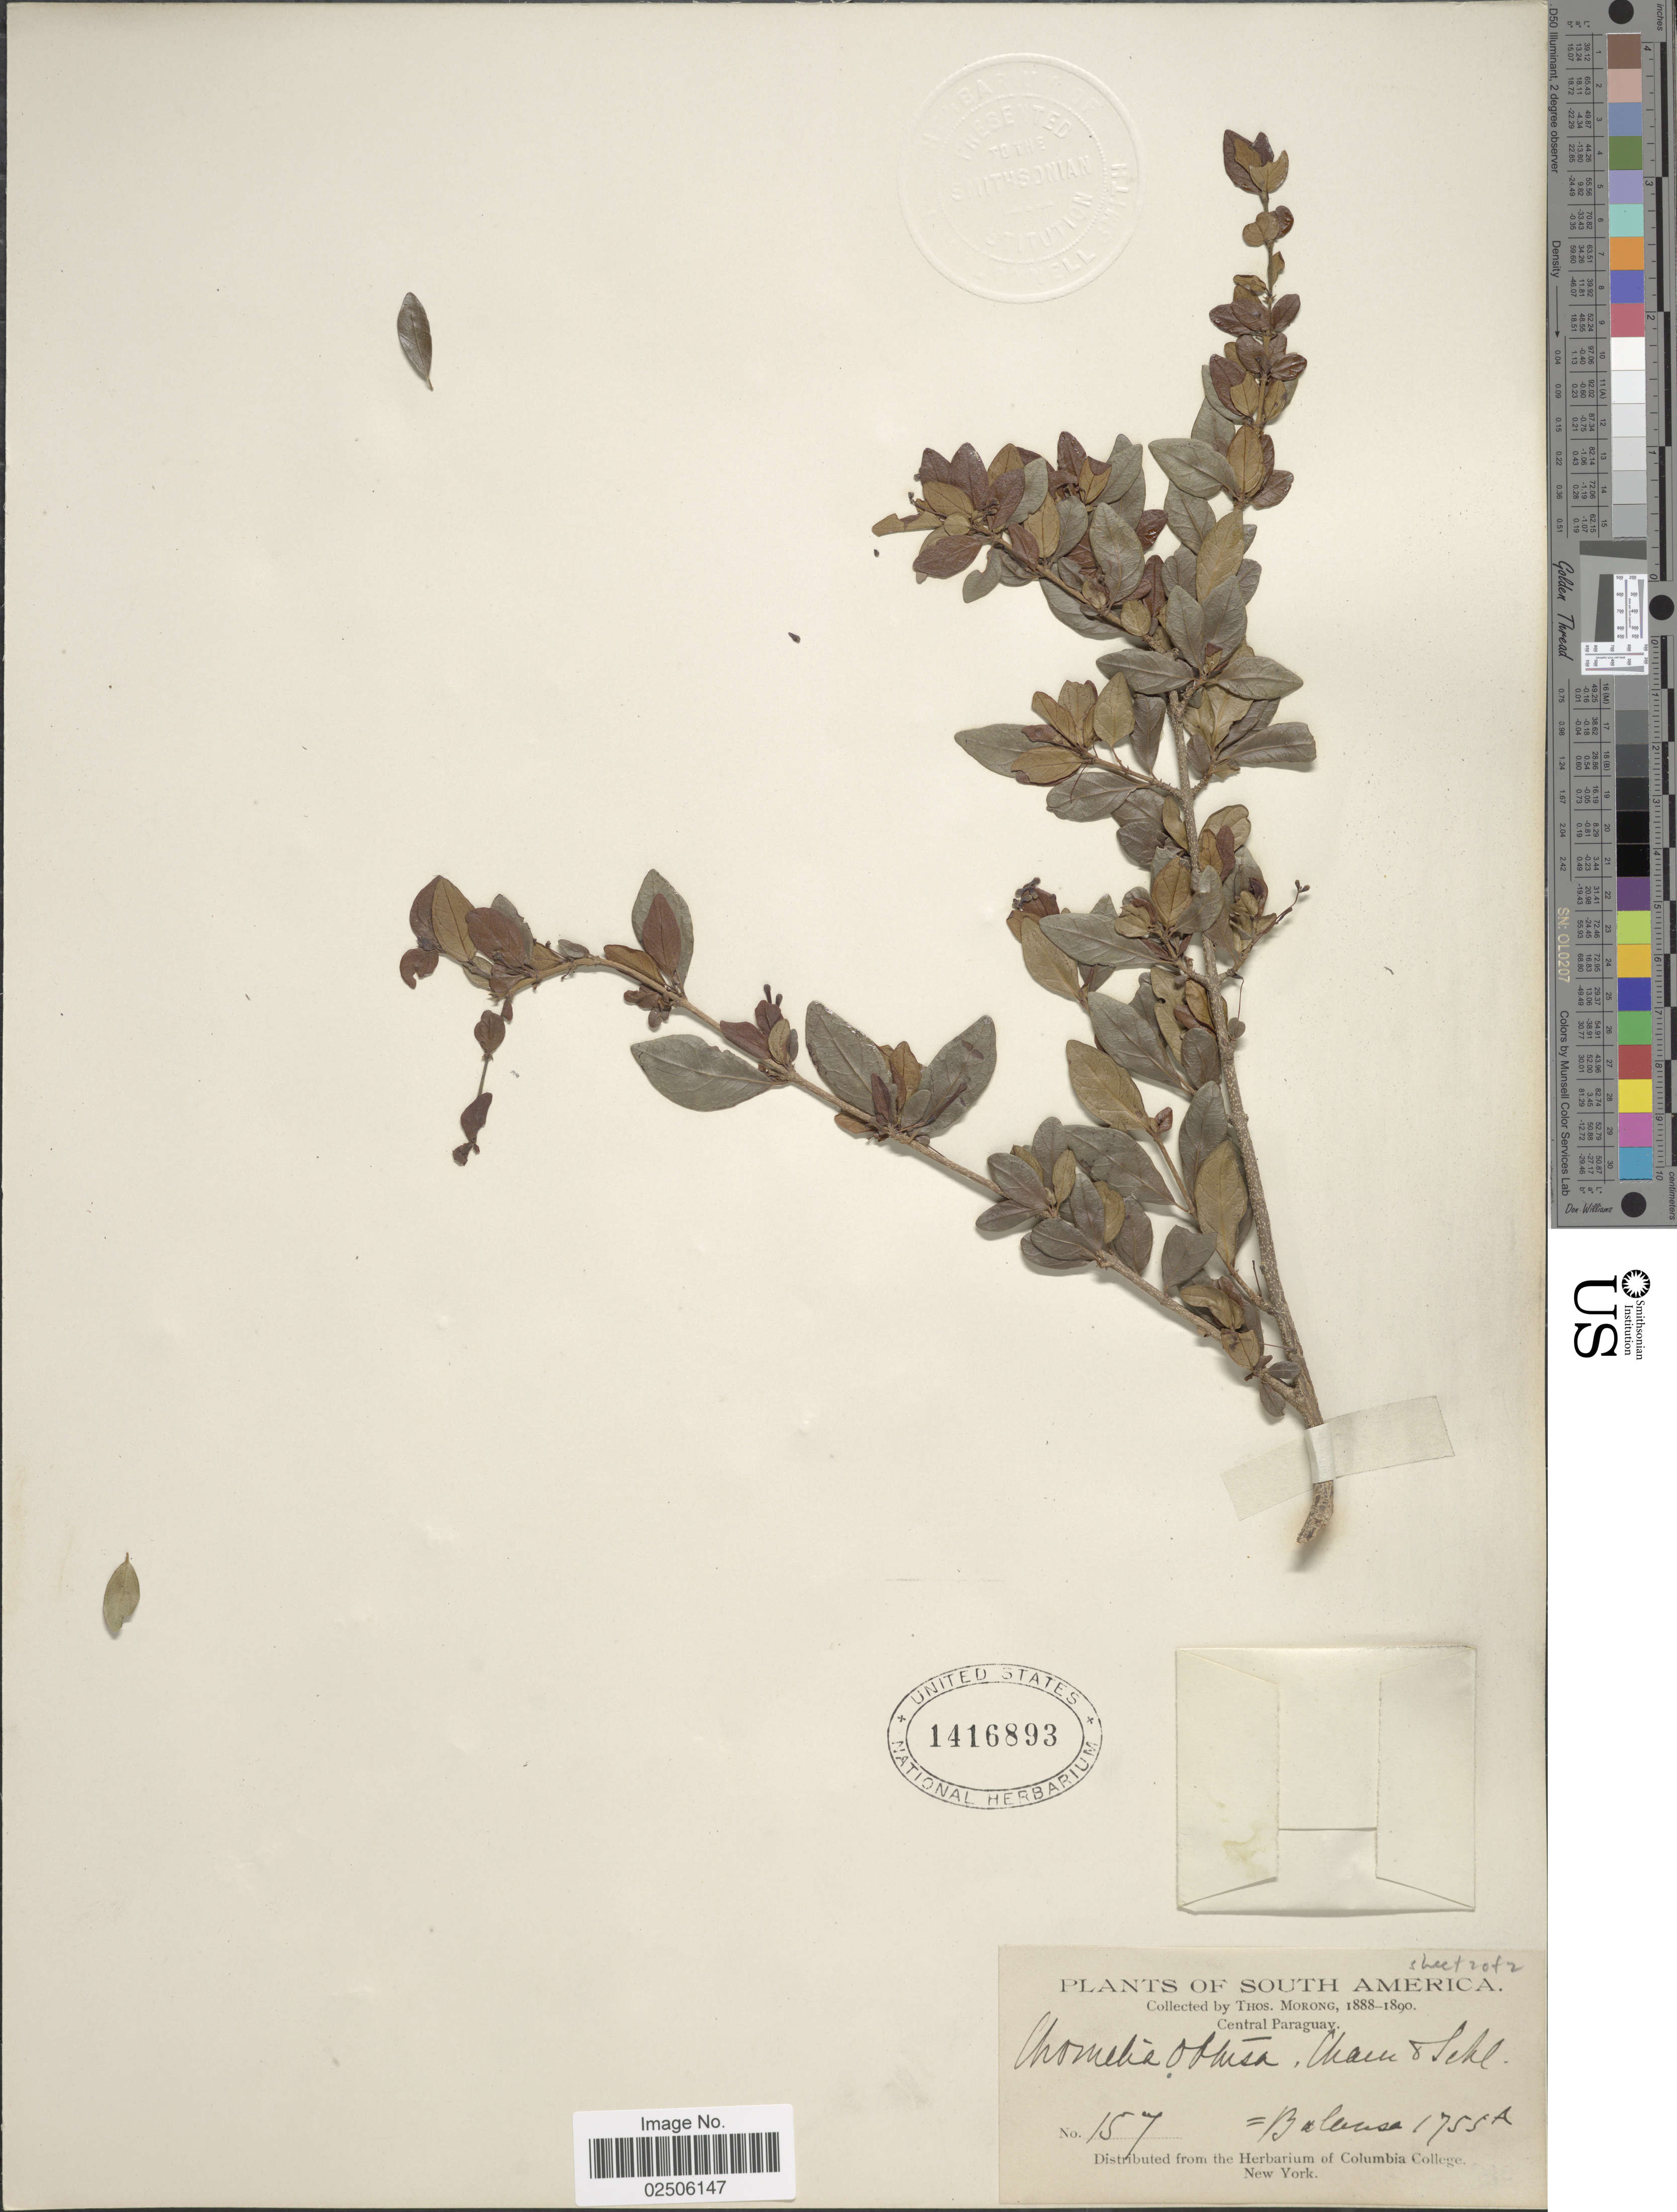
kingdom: Plantae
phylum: Tracheophyta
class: Magnoliopsida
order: Gentianales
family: Rubiaceae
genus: Chomelia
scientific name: Chomelia obtusa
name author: Cham. & Schltdl.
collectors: ex herb. T. Morong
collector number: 157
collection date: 1888/1890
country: Paraguay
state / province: Central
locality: Central Paraguay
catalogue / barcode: US 1416893